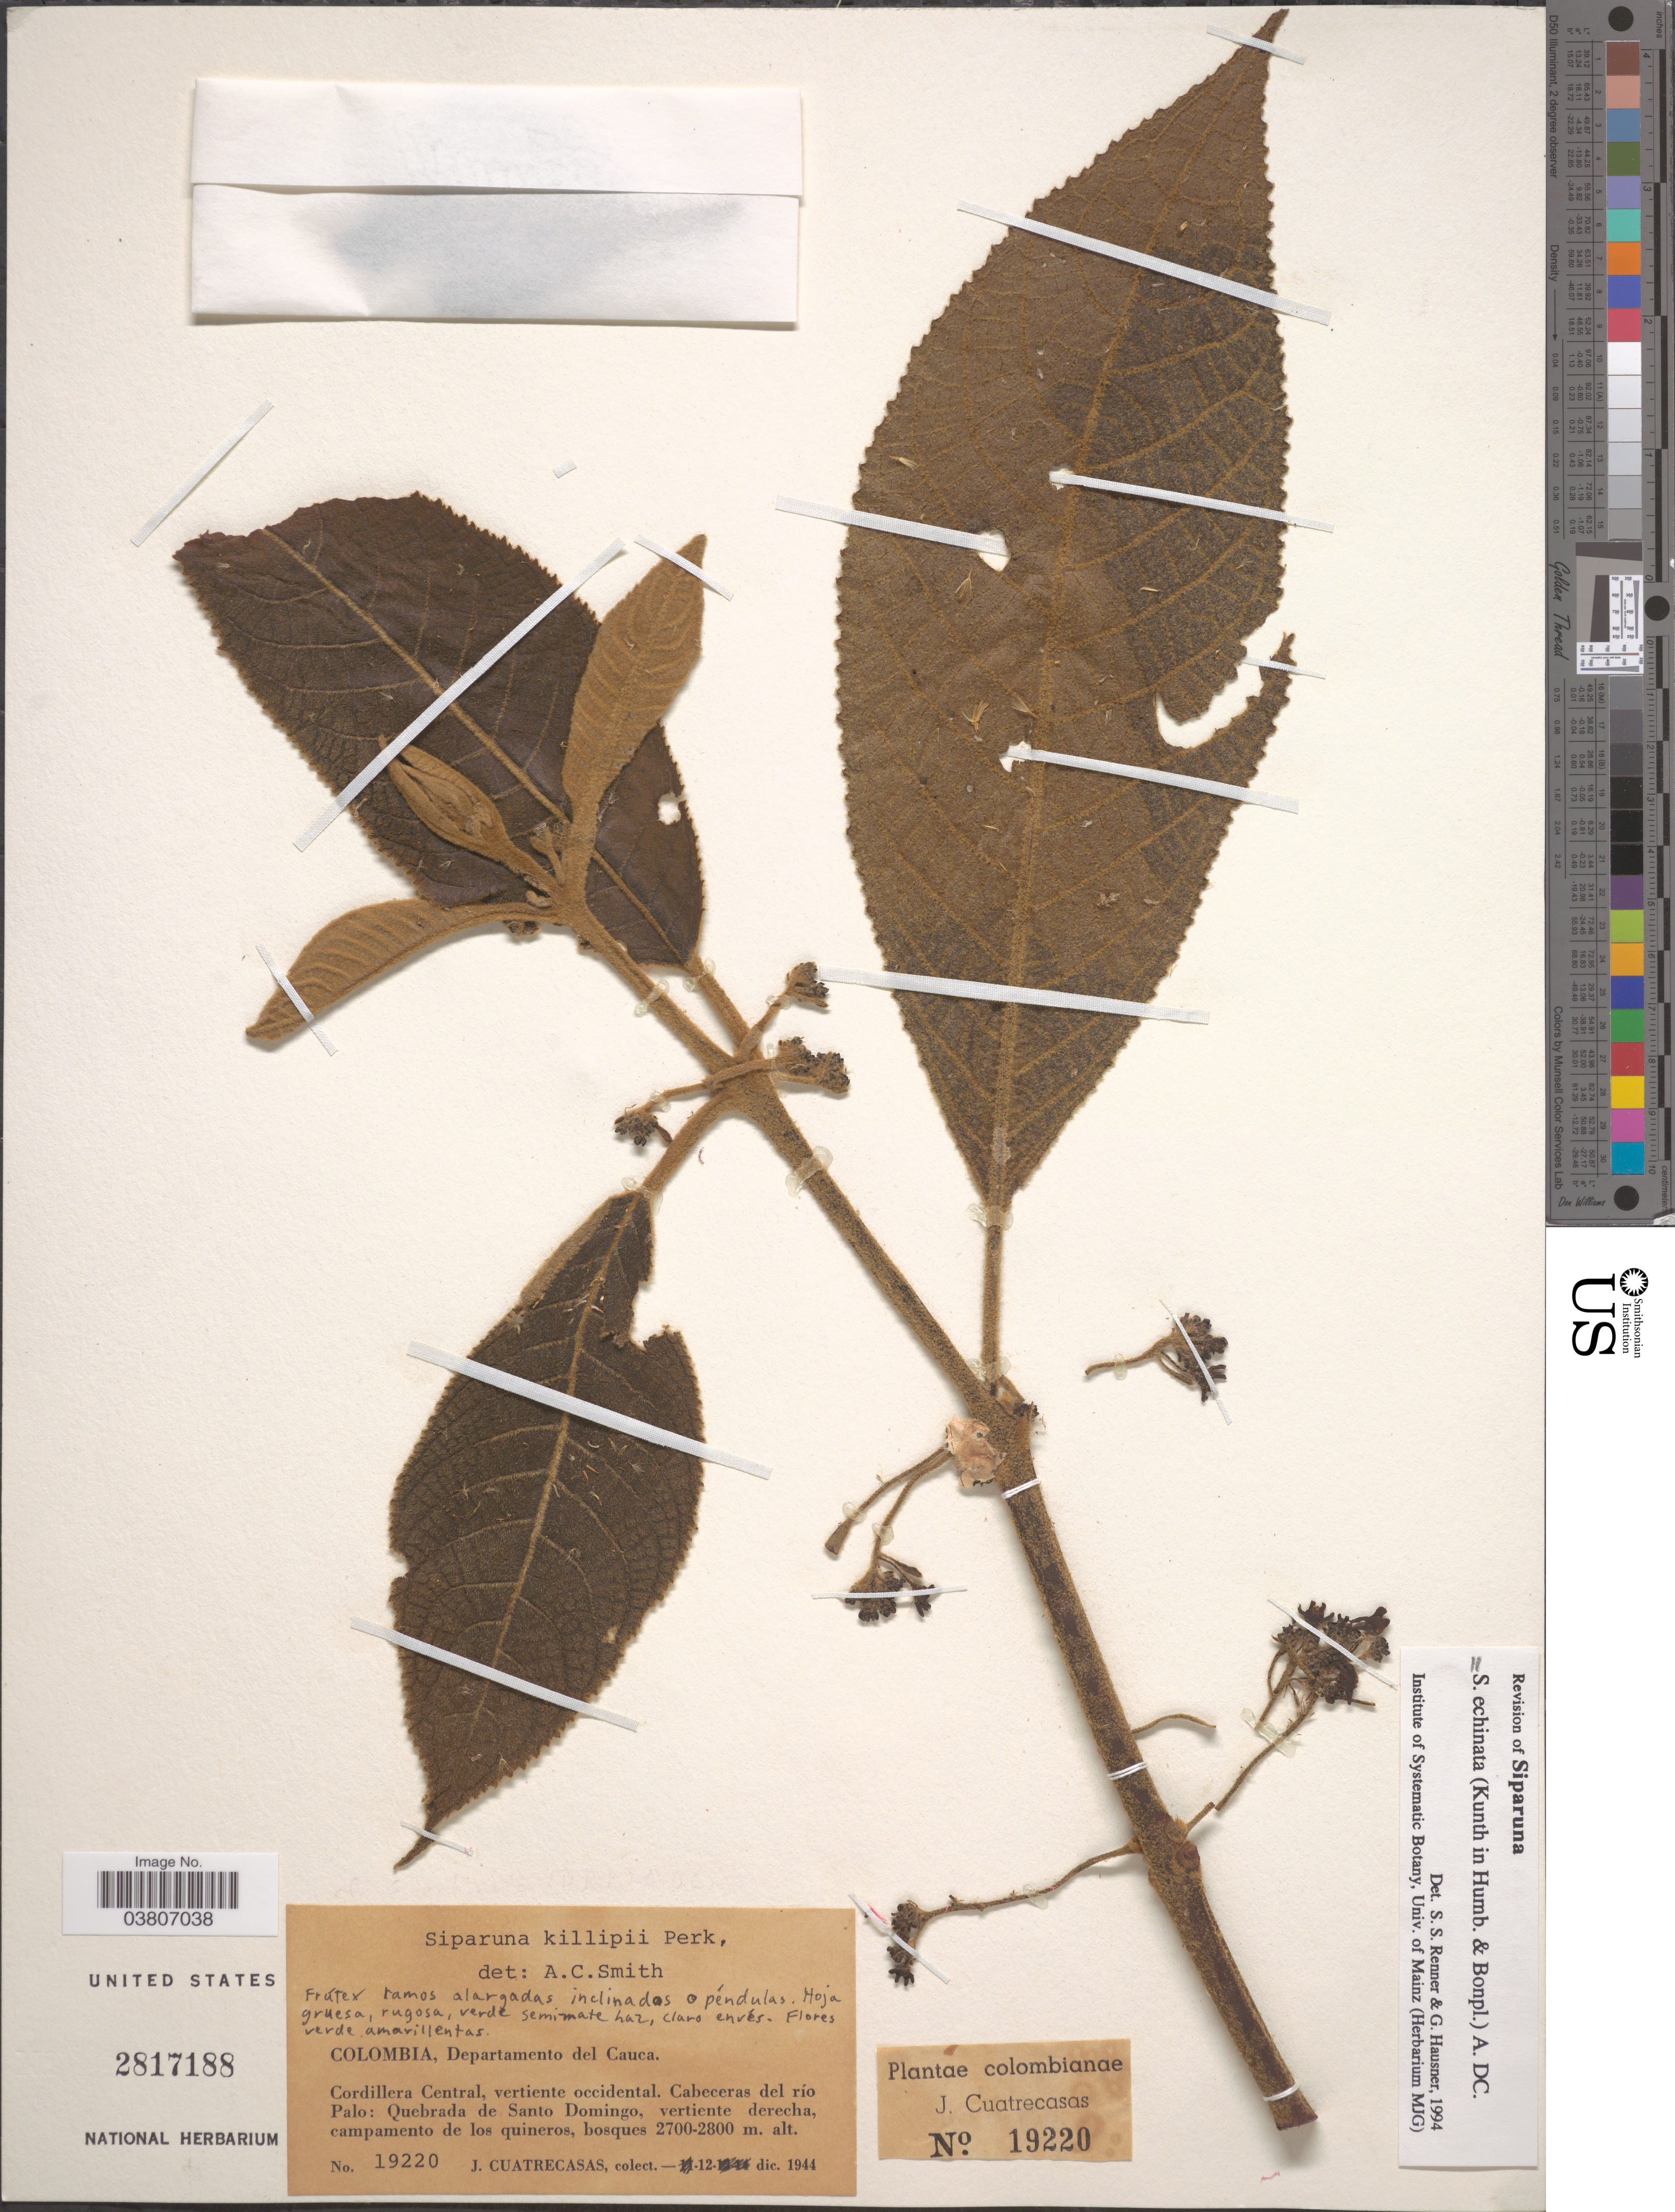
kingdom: Plantae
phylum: Tracheophyta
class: Magnoliopsida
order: Laurales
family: Siparunaceae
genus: Siparuna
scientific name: Siparuna echinata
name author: (Kunth) A. DC.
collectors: J. Cuatrecasas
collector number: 19220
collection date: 1944-12-12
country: Colombia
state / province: Cauca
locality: Departamento del Cauca. Cordillera Central, vertiente occidental. Cabeceras del río Palo: Quebrada de Santo Domingo, vertiente derecha, campamento de los quineros.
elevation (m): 2700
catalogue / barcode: US 2817188